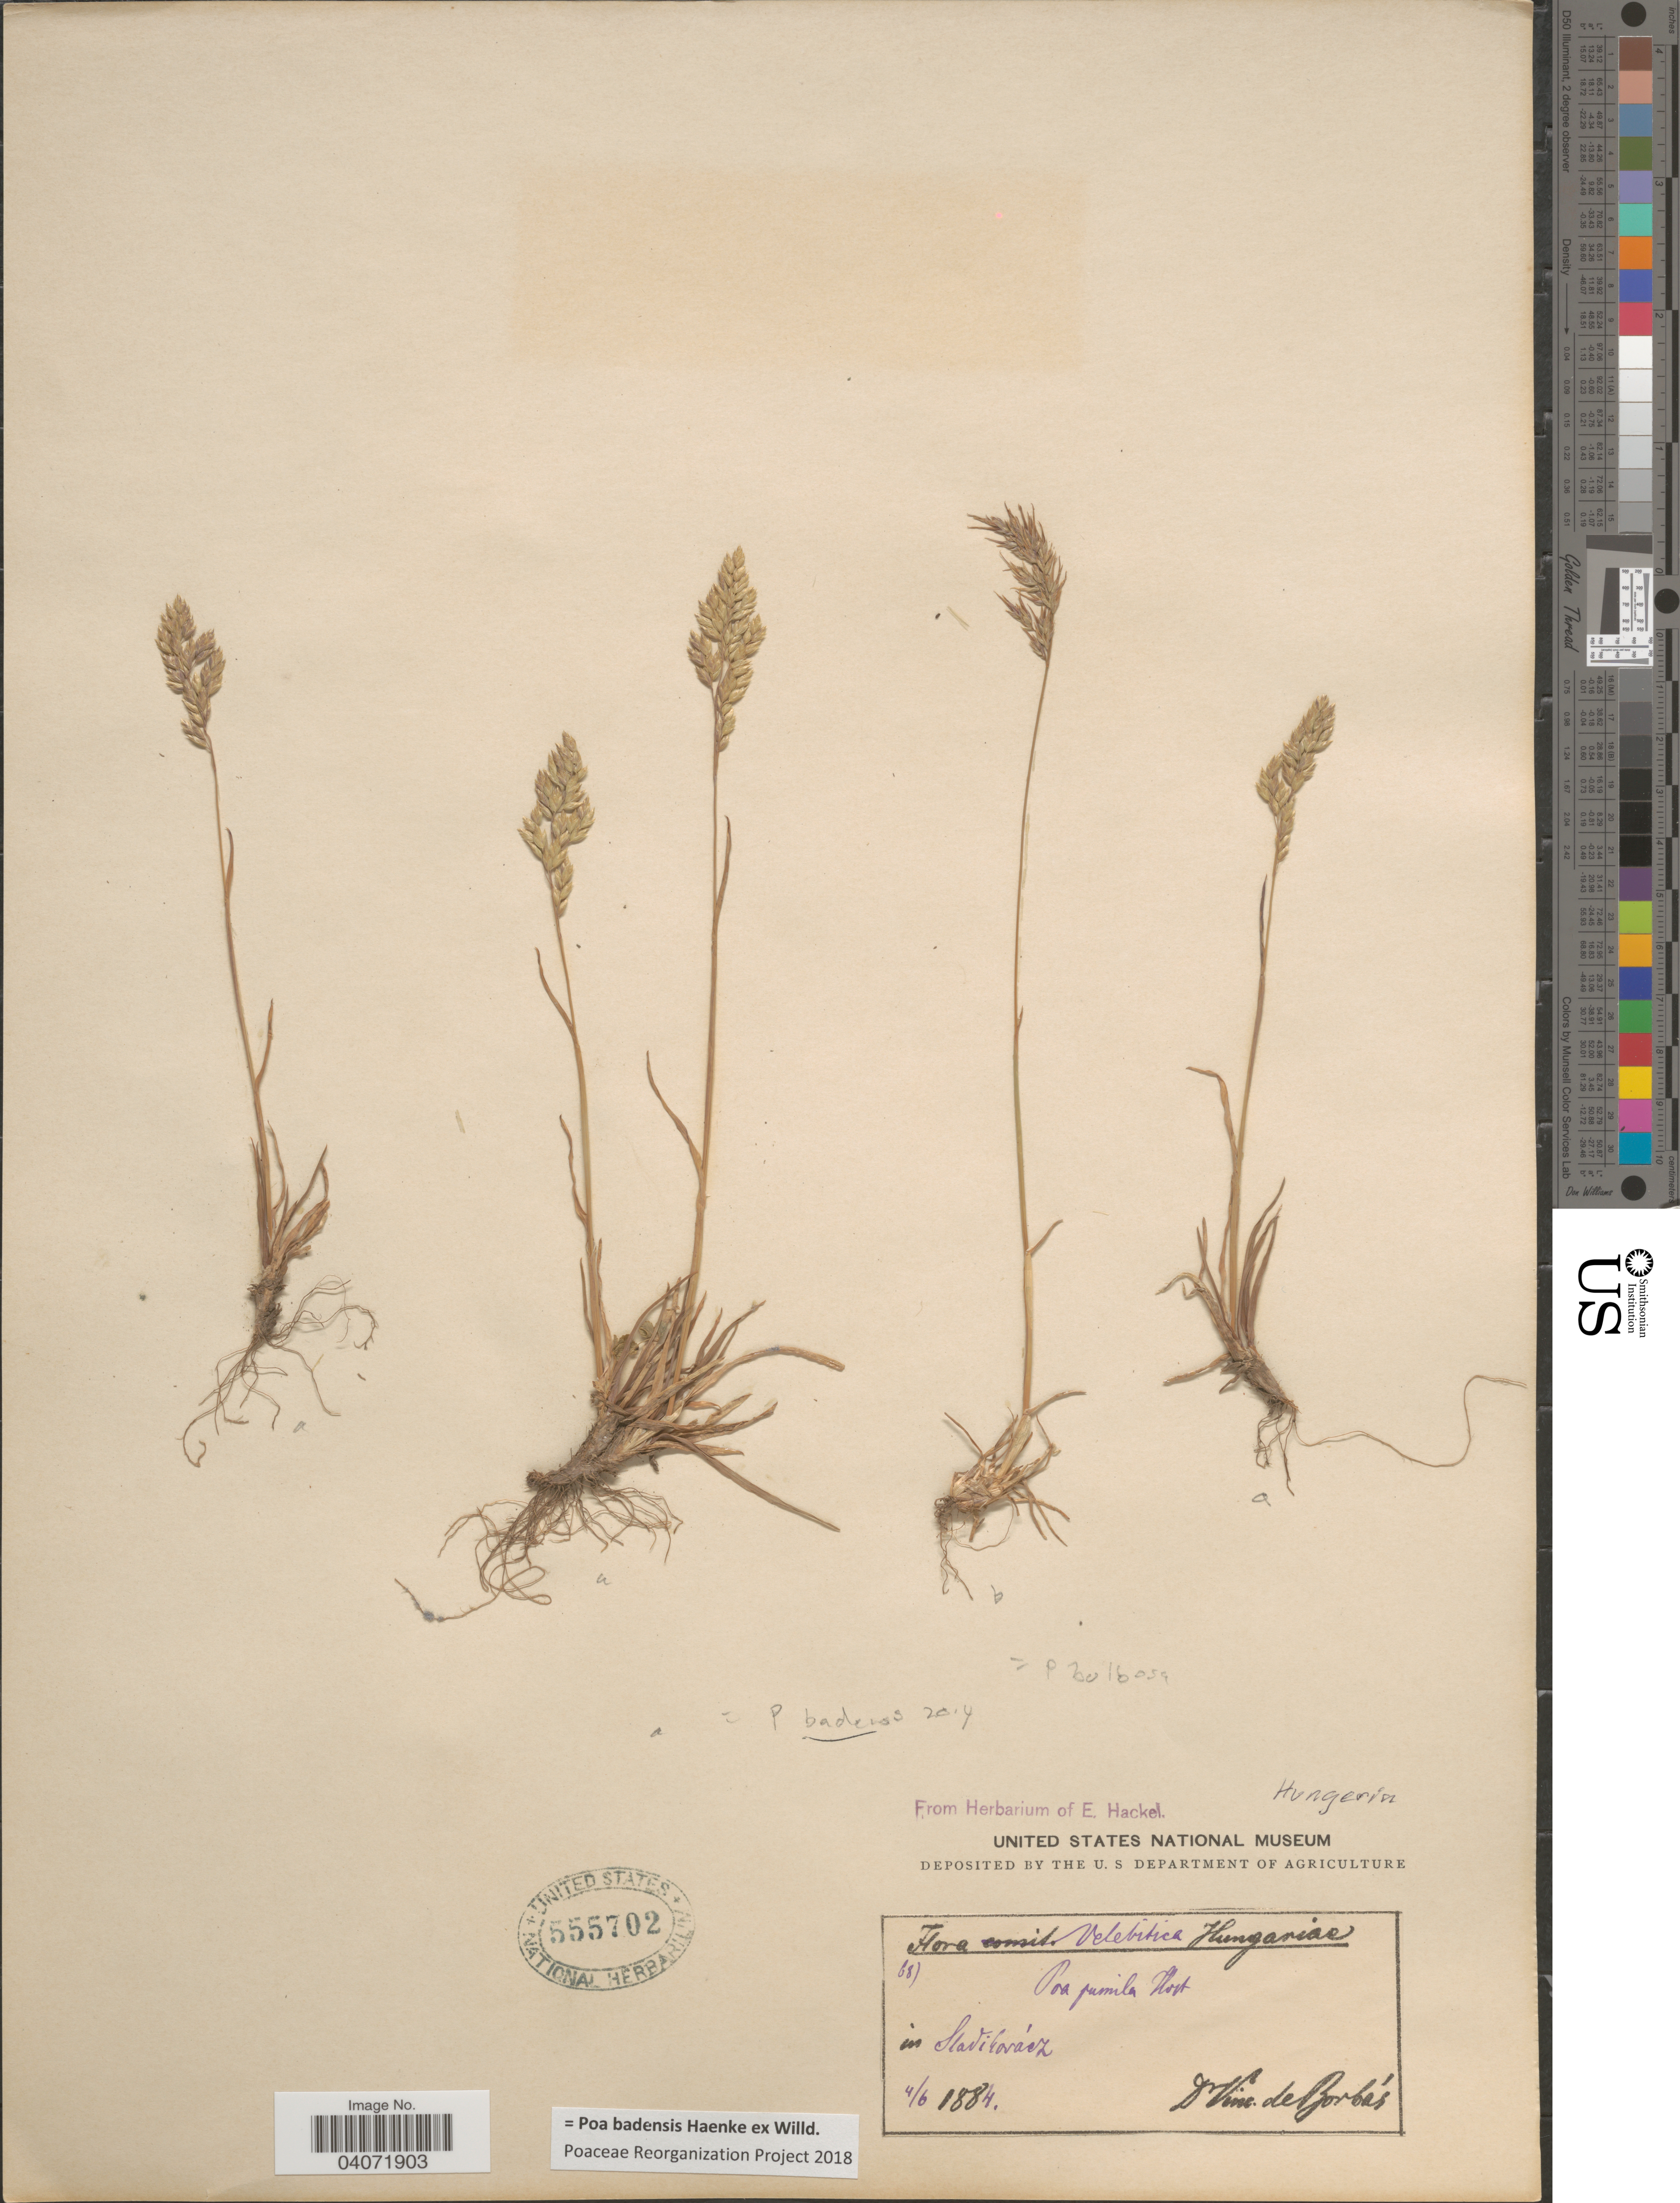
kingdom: Plantae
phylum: Tracheophyta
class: Liliopsida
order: Poales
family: Poaceae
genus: Poa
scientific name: Poa badensis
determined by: Soreng, Robert J., Research Associate (BOT), Smithsonian Institution - National Museum of Natural History (UNITED STATES)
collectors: V. von Borbás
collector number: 68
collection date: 1884-06-04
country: Hungary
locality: In Stadigovácz.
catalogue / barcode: US 555702